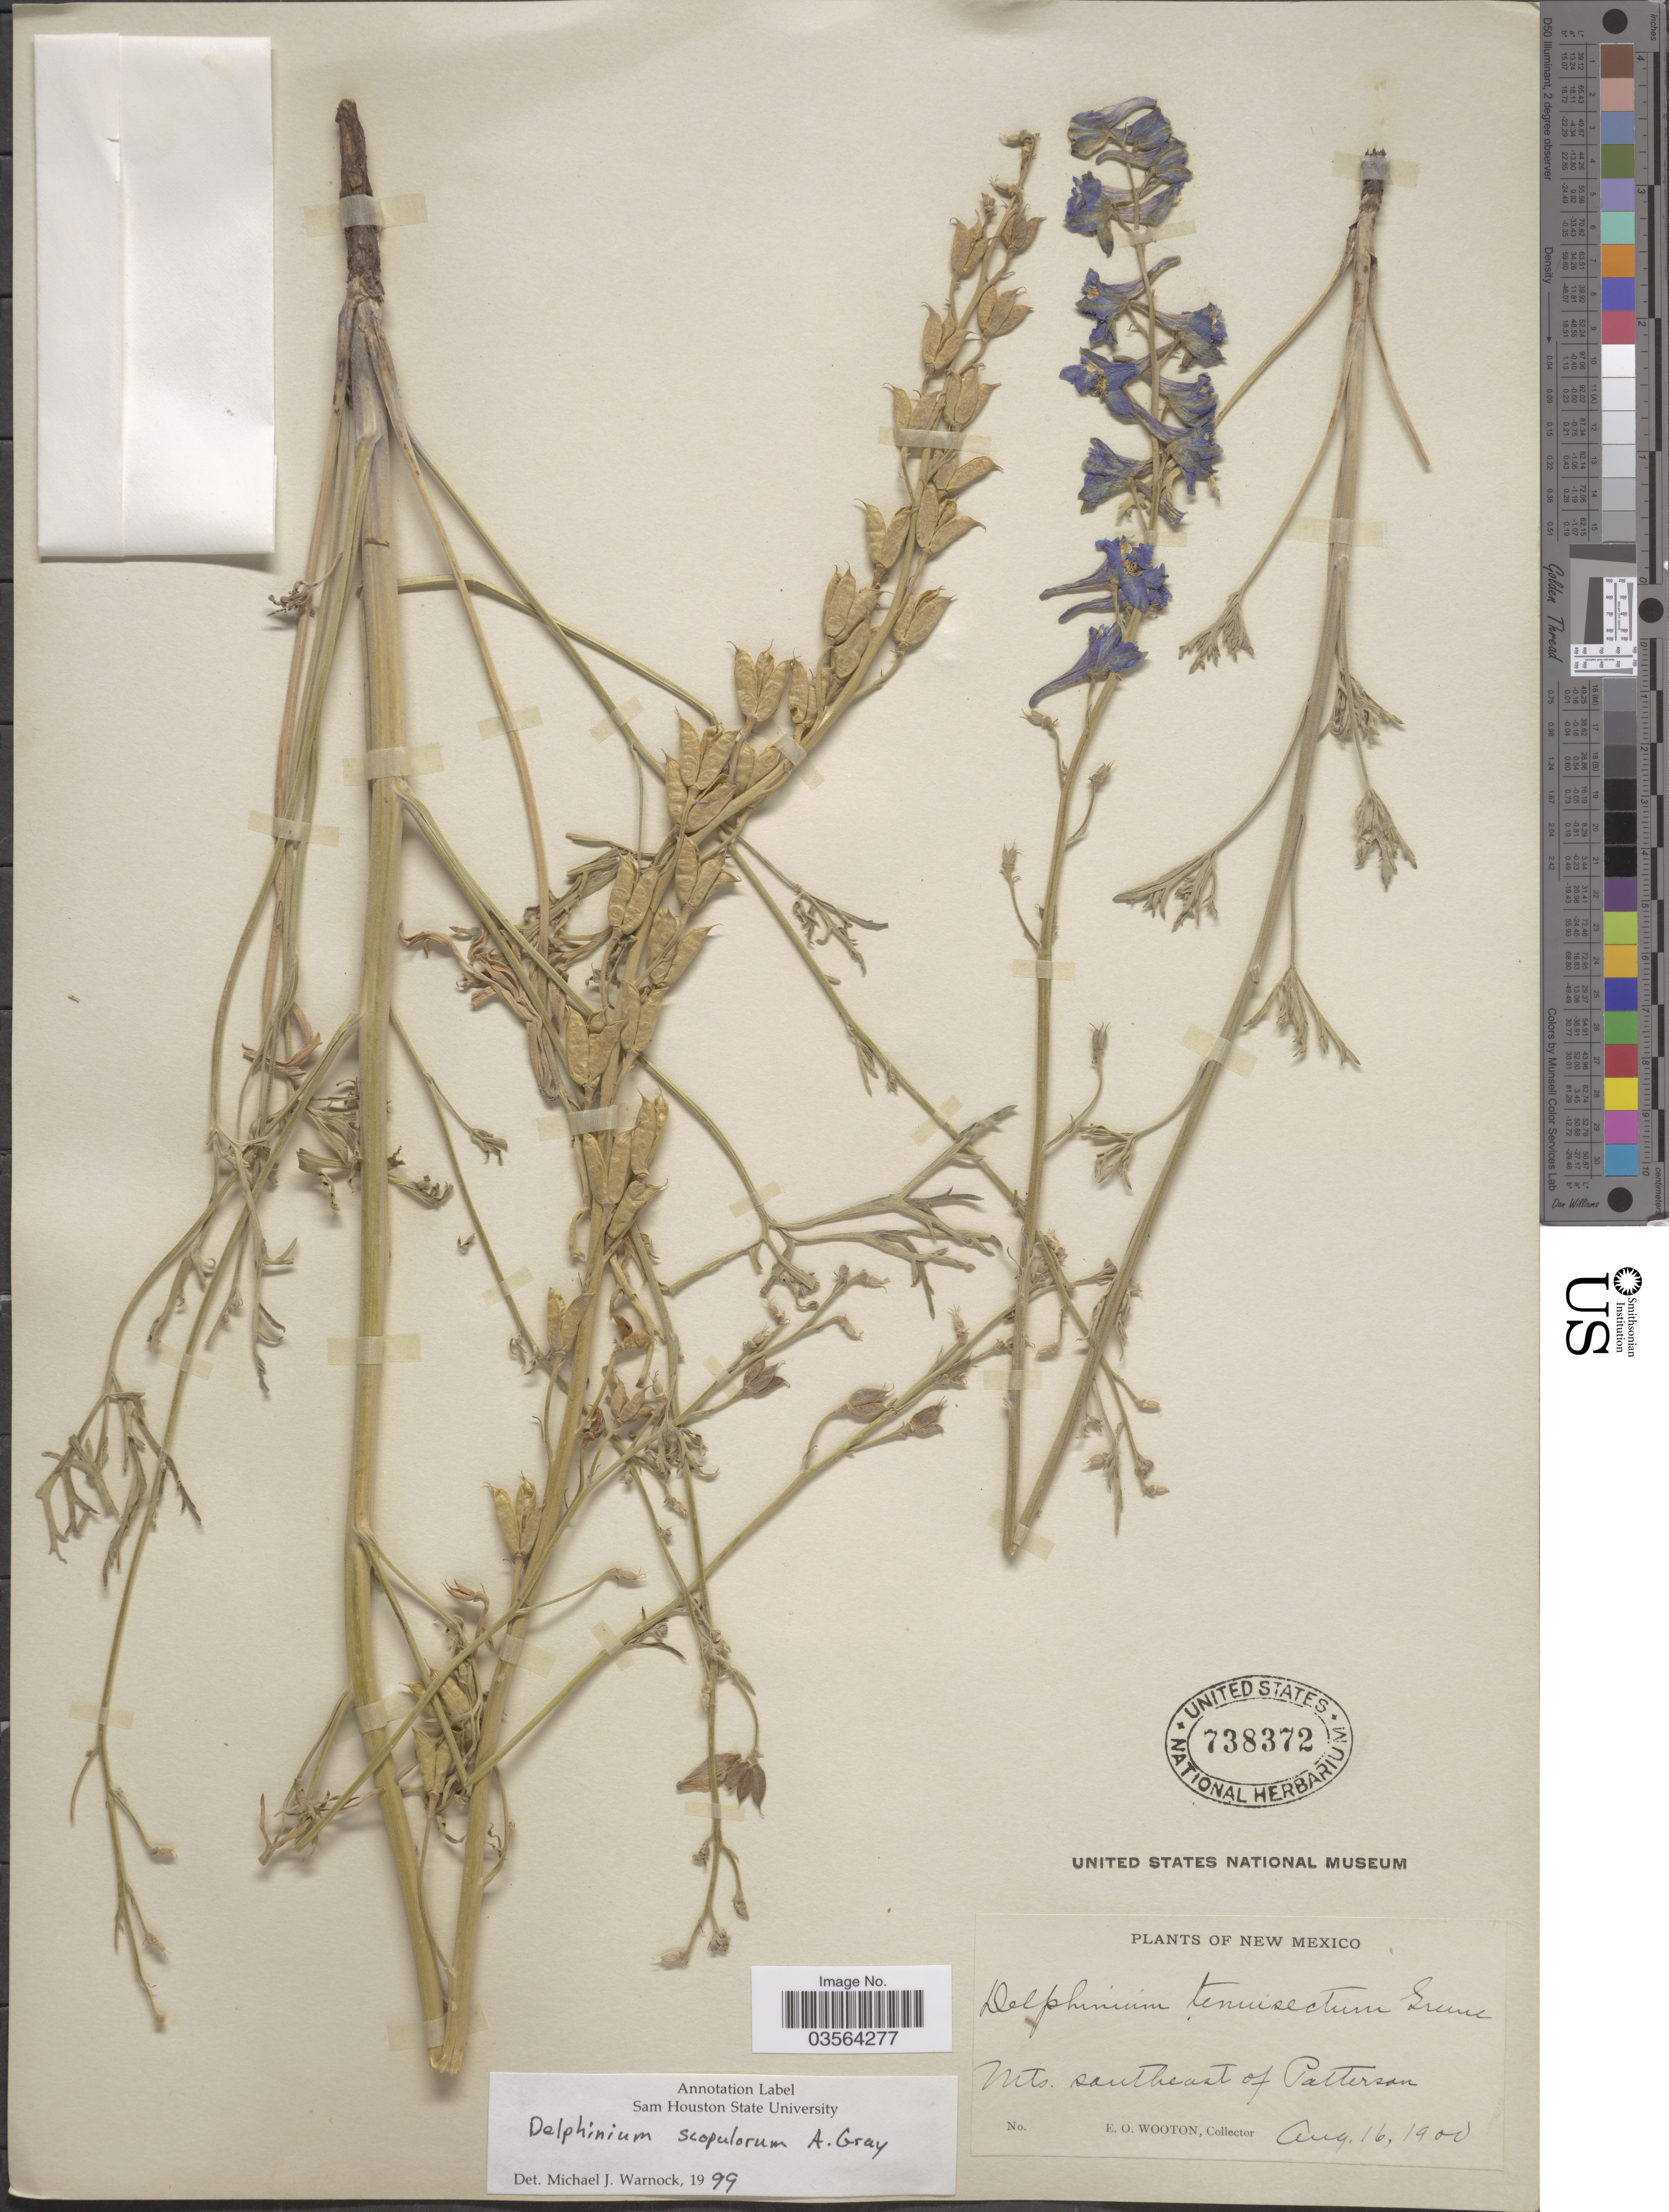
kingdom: Plantae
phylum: Tracheophyta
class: Magnoliopsida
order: Ranunculales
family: Ranunculaceae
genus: Delphinium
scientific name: Delphinium scopulorum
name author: A. Gray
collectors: E. O. Wooton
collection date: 1900-08-16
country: United States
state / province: New Mexico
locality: Mts. southeast of Patterson.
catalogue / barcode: US 738372